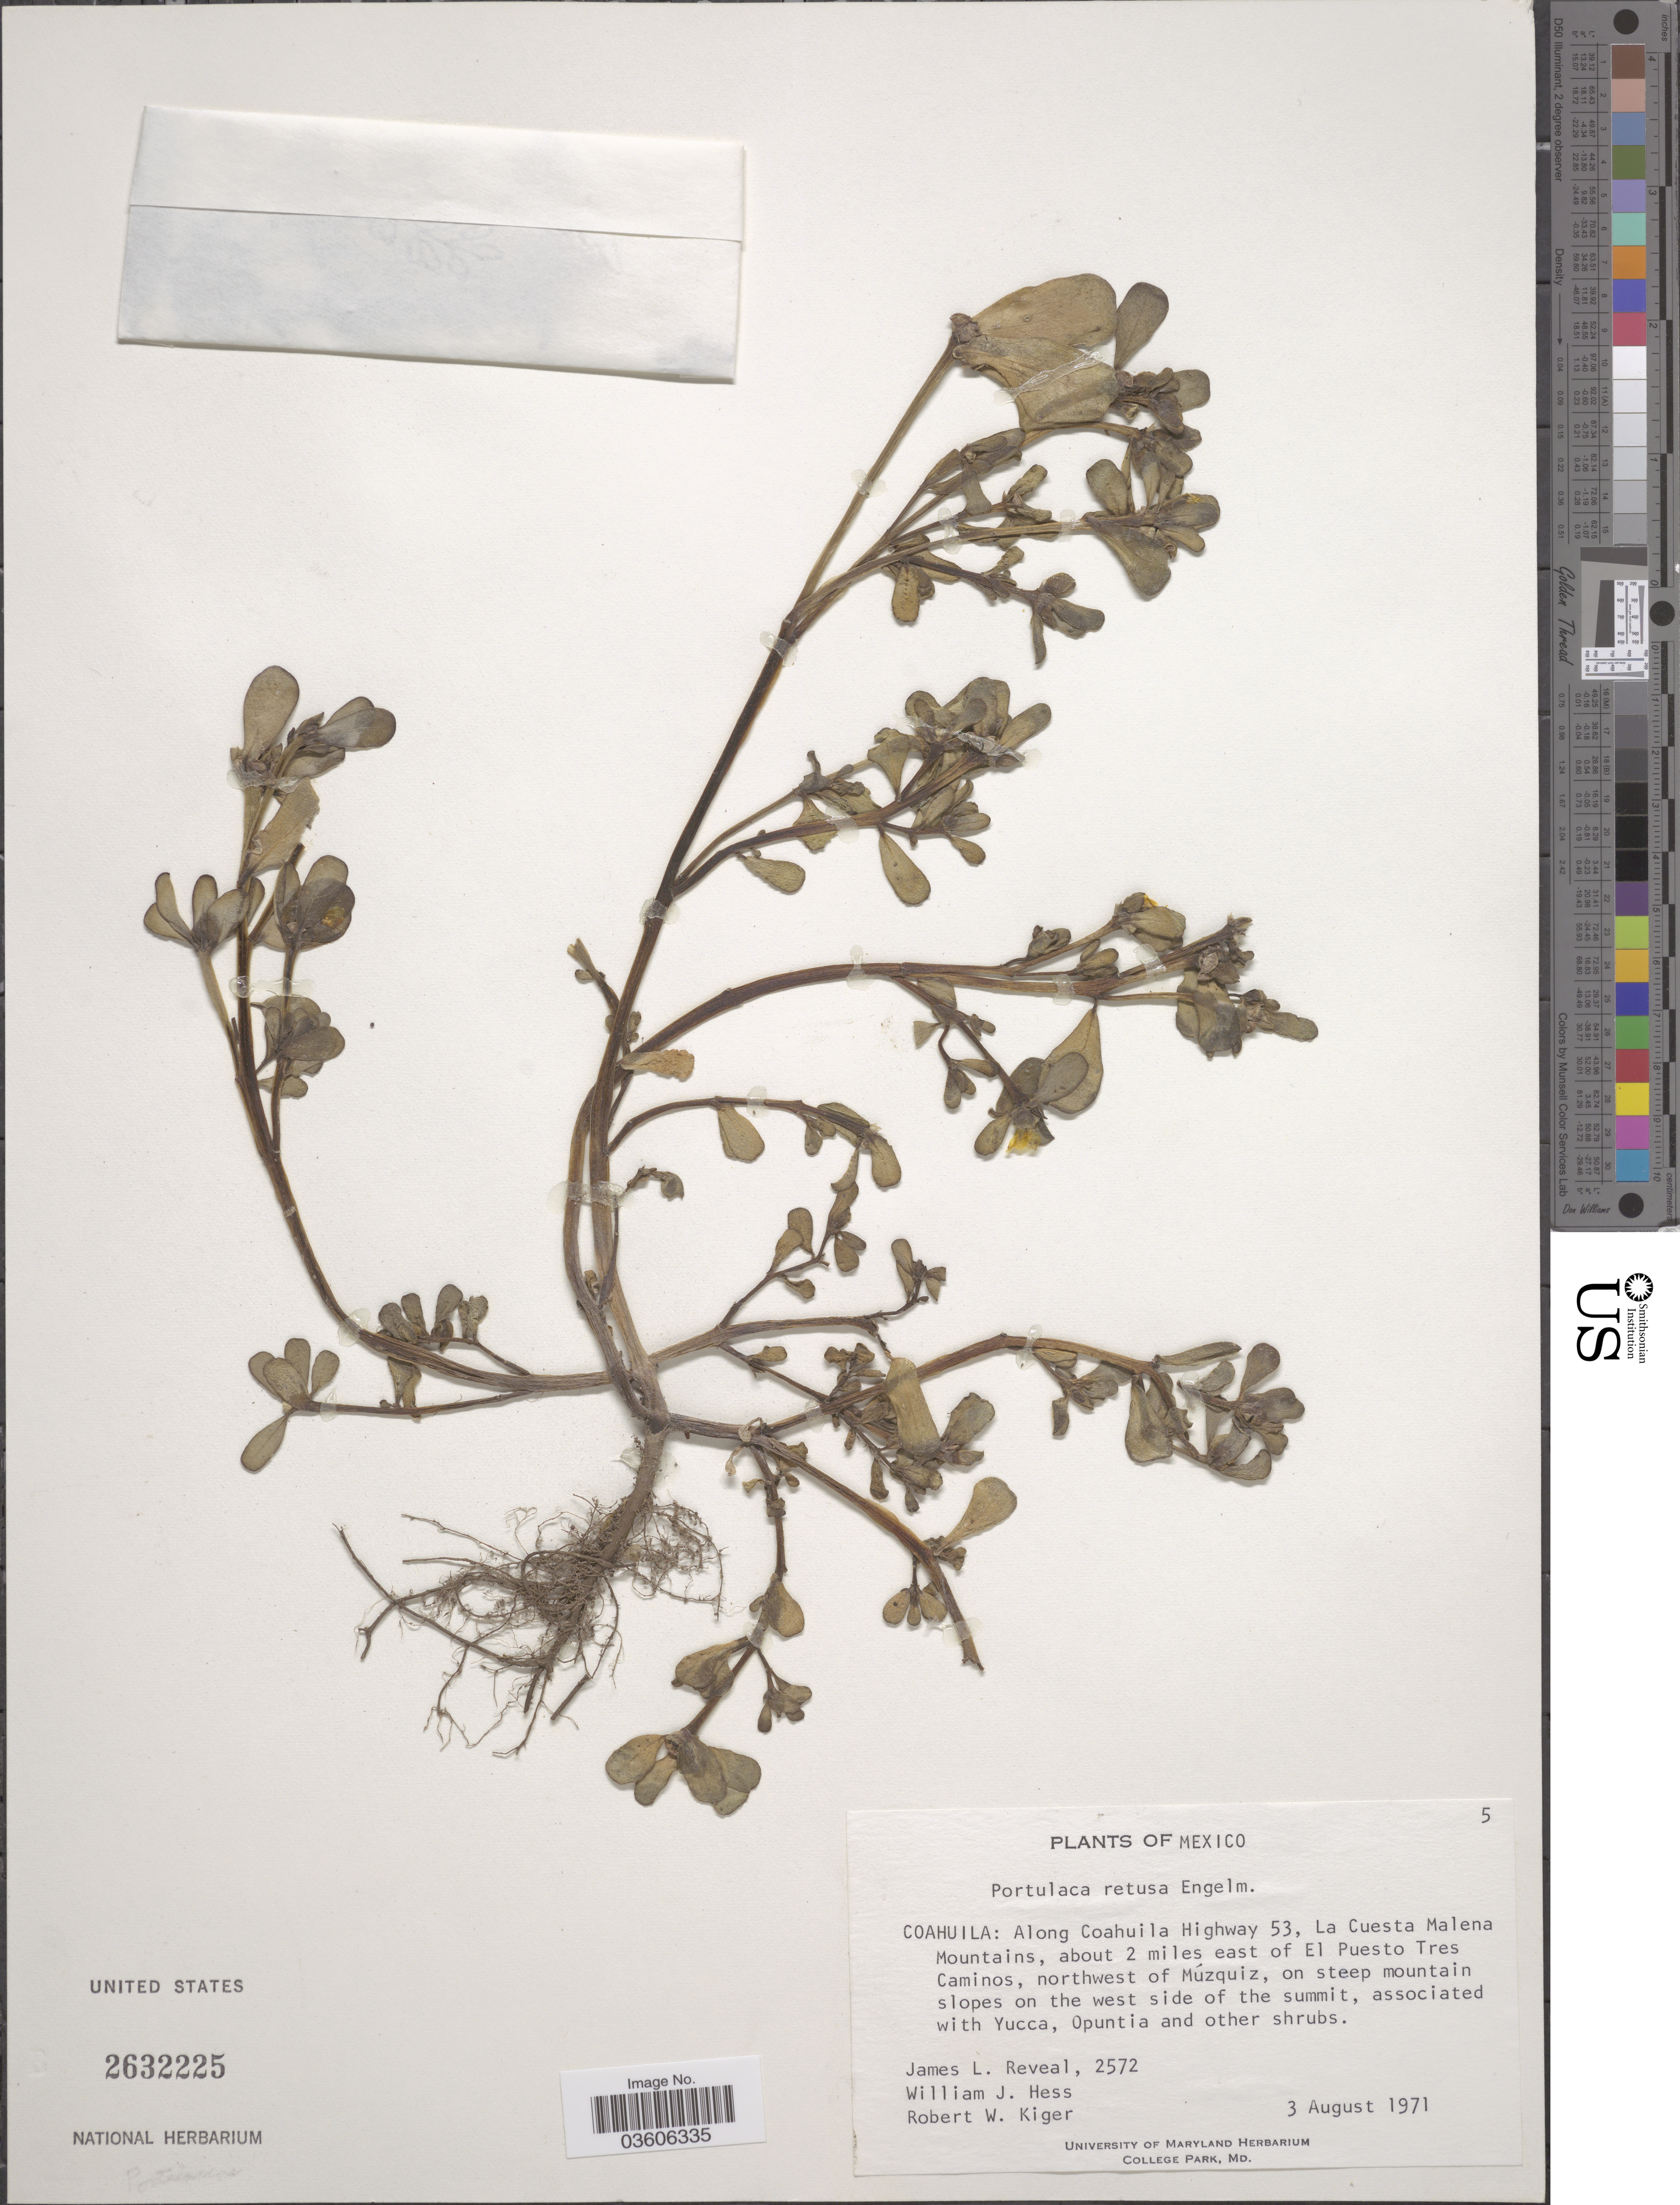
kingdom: Plantae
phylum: Tracheophyta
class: Magnoliopsida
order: Caryophyllales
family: Portulacaceae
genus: Portulaca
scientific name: Portulaca oleracea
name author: L.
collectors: J. L. Reveal, W. Hess & R. Kiger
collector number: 2572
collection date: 1971-08-03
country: Mexico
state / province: Coahuila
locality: Along Coahuila Highway 53, La Cuesta Malena Mountains, about 2 miles east of El Puesto Tres Caminos, northwest of Múzquiz, on steep mountain slopes on the west side of the summit.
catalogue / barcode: US 2632225